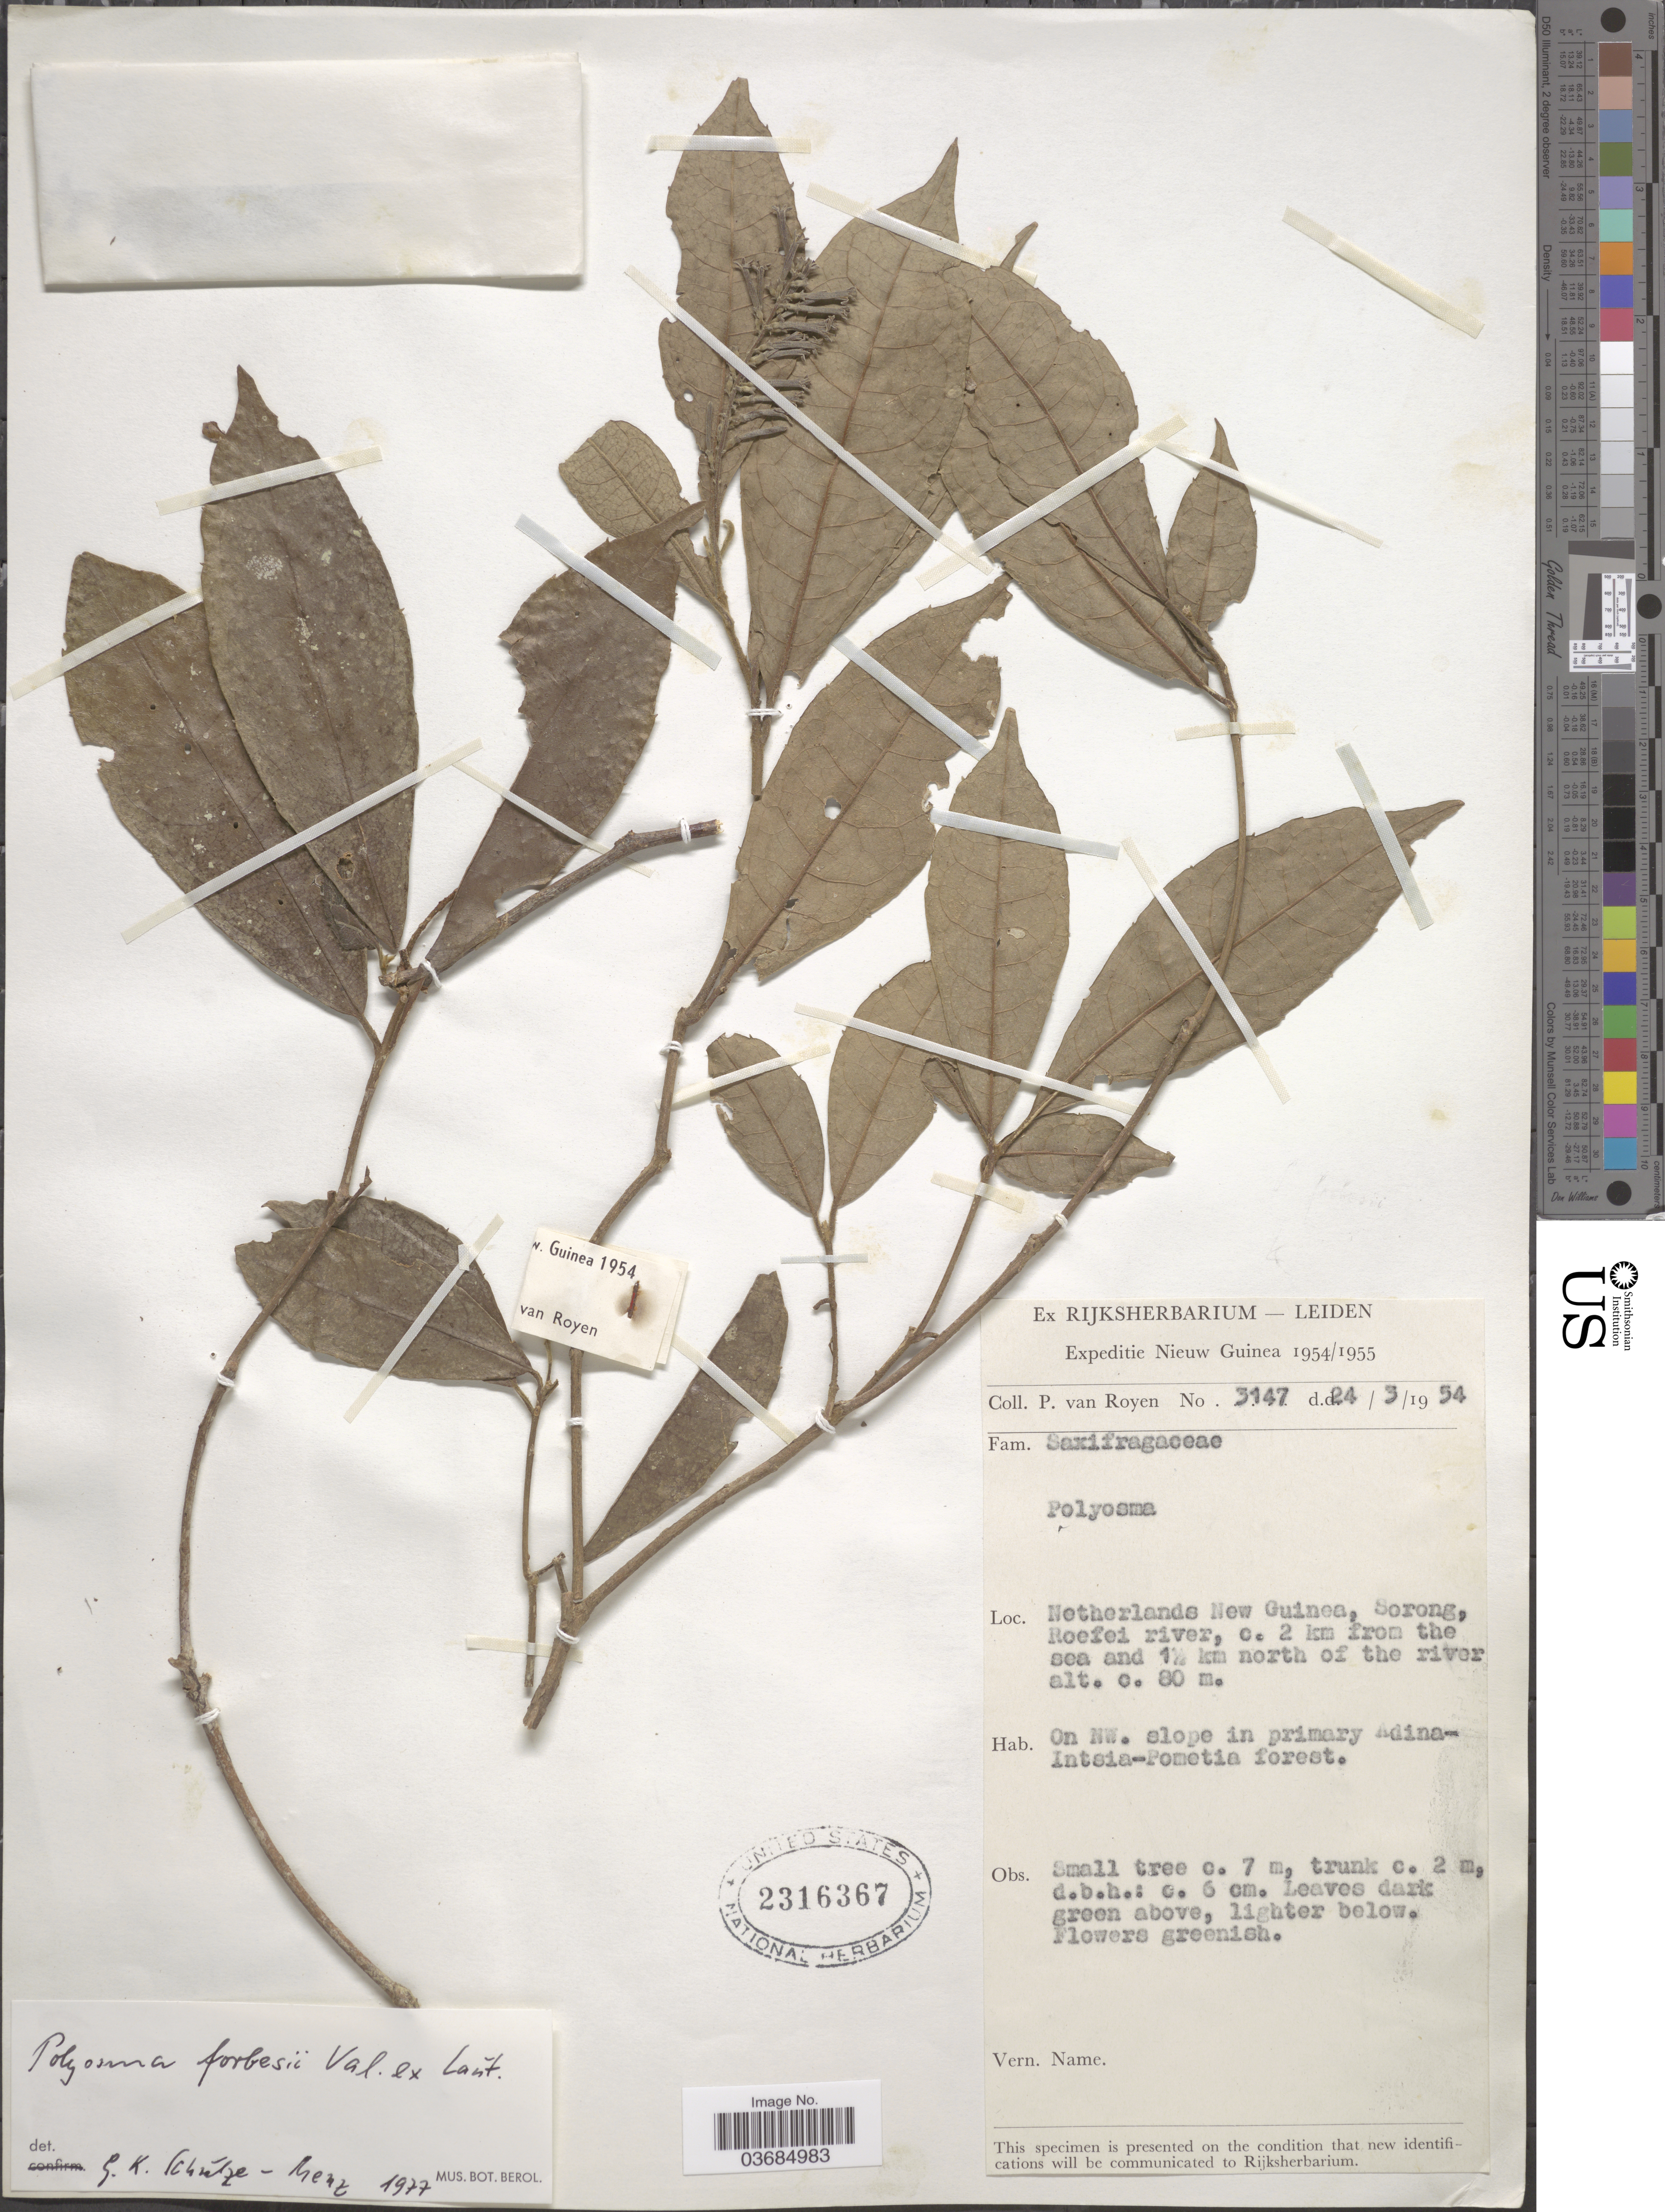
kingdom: Plantae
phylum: Tracheophyta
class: Magnoliopsida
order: Escalloniales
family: Escalloniaceae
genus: Polyosma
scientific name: Polyosma forbesii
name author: Valeton ex Lauterb.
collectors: P. van Royen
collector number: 3147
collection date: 1954-03-24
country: Indonesia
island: New Guinea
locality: Expeditie Nieuw Guinea 1954/1955. Netherlands New Guinea, Sorong, Roefei river, c. 2 km from the sea and 1½ km north of the river. On NW. slope.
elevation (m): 80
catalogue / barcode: US 2316367